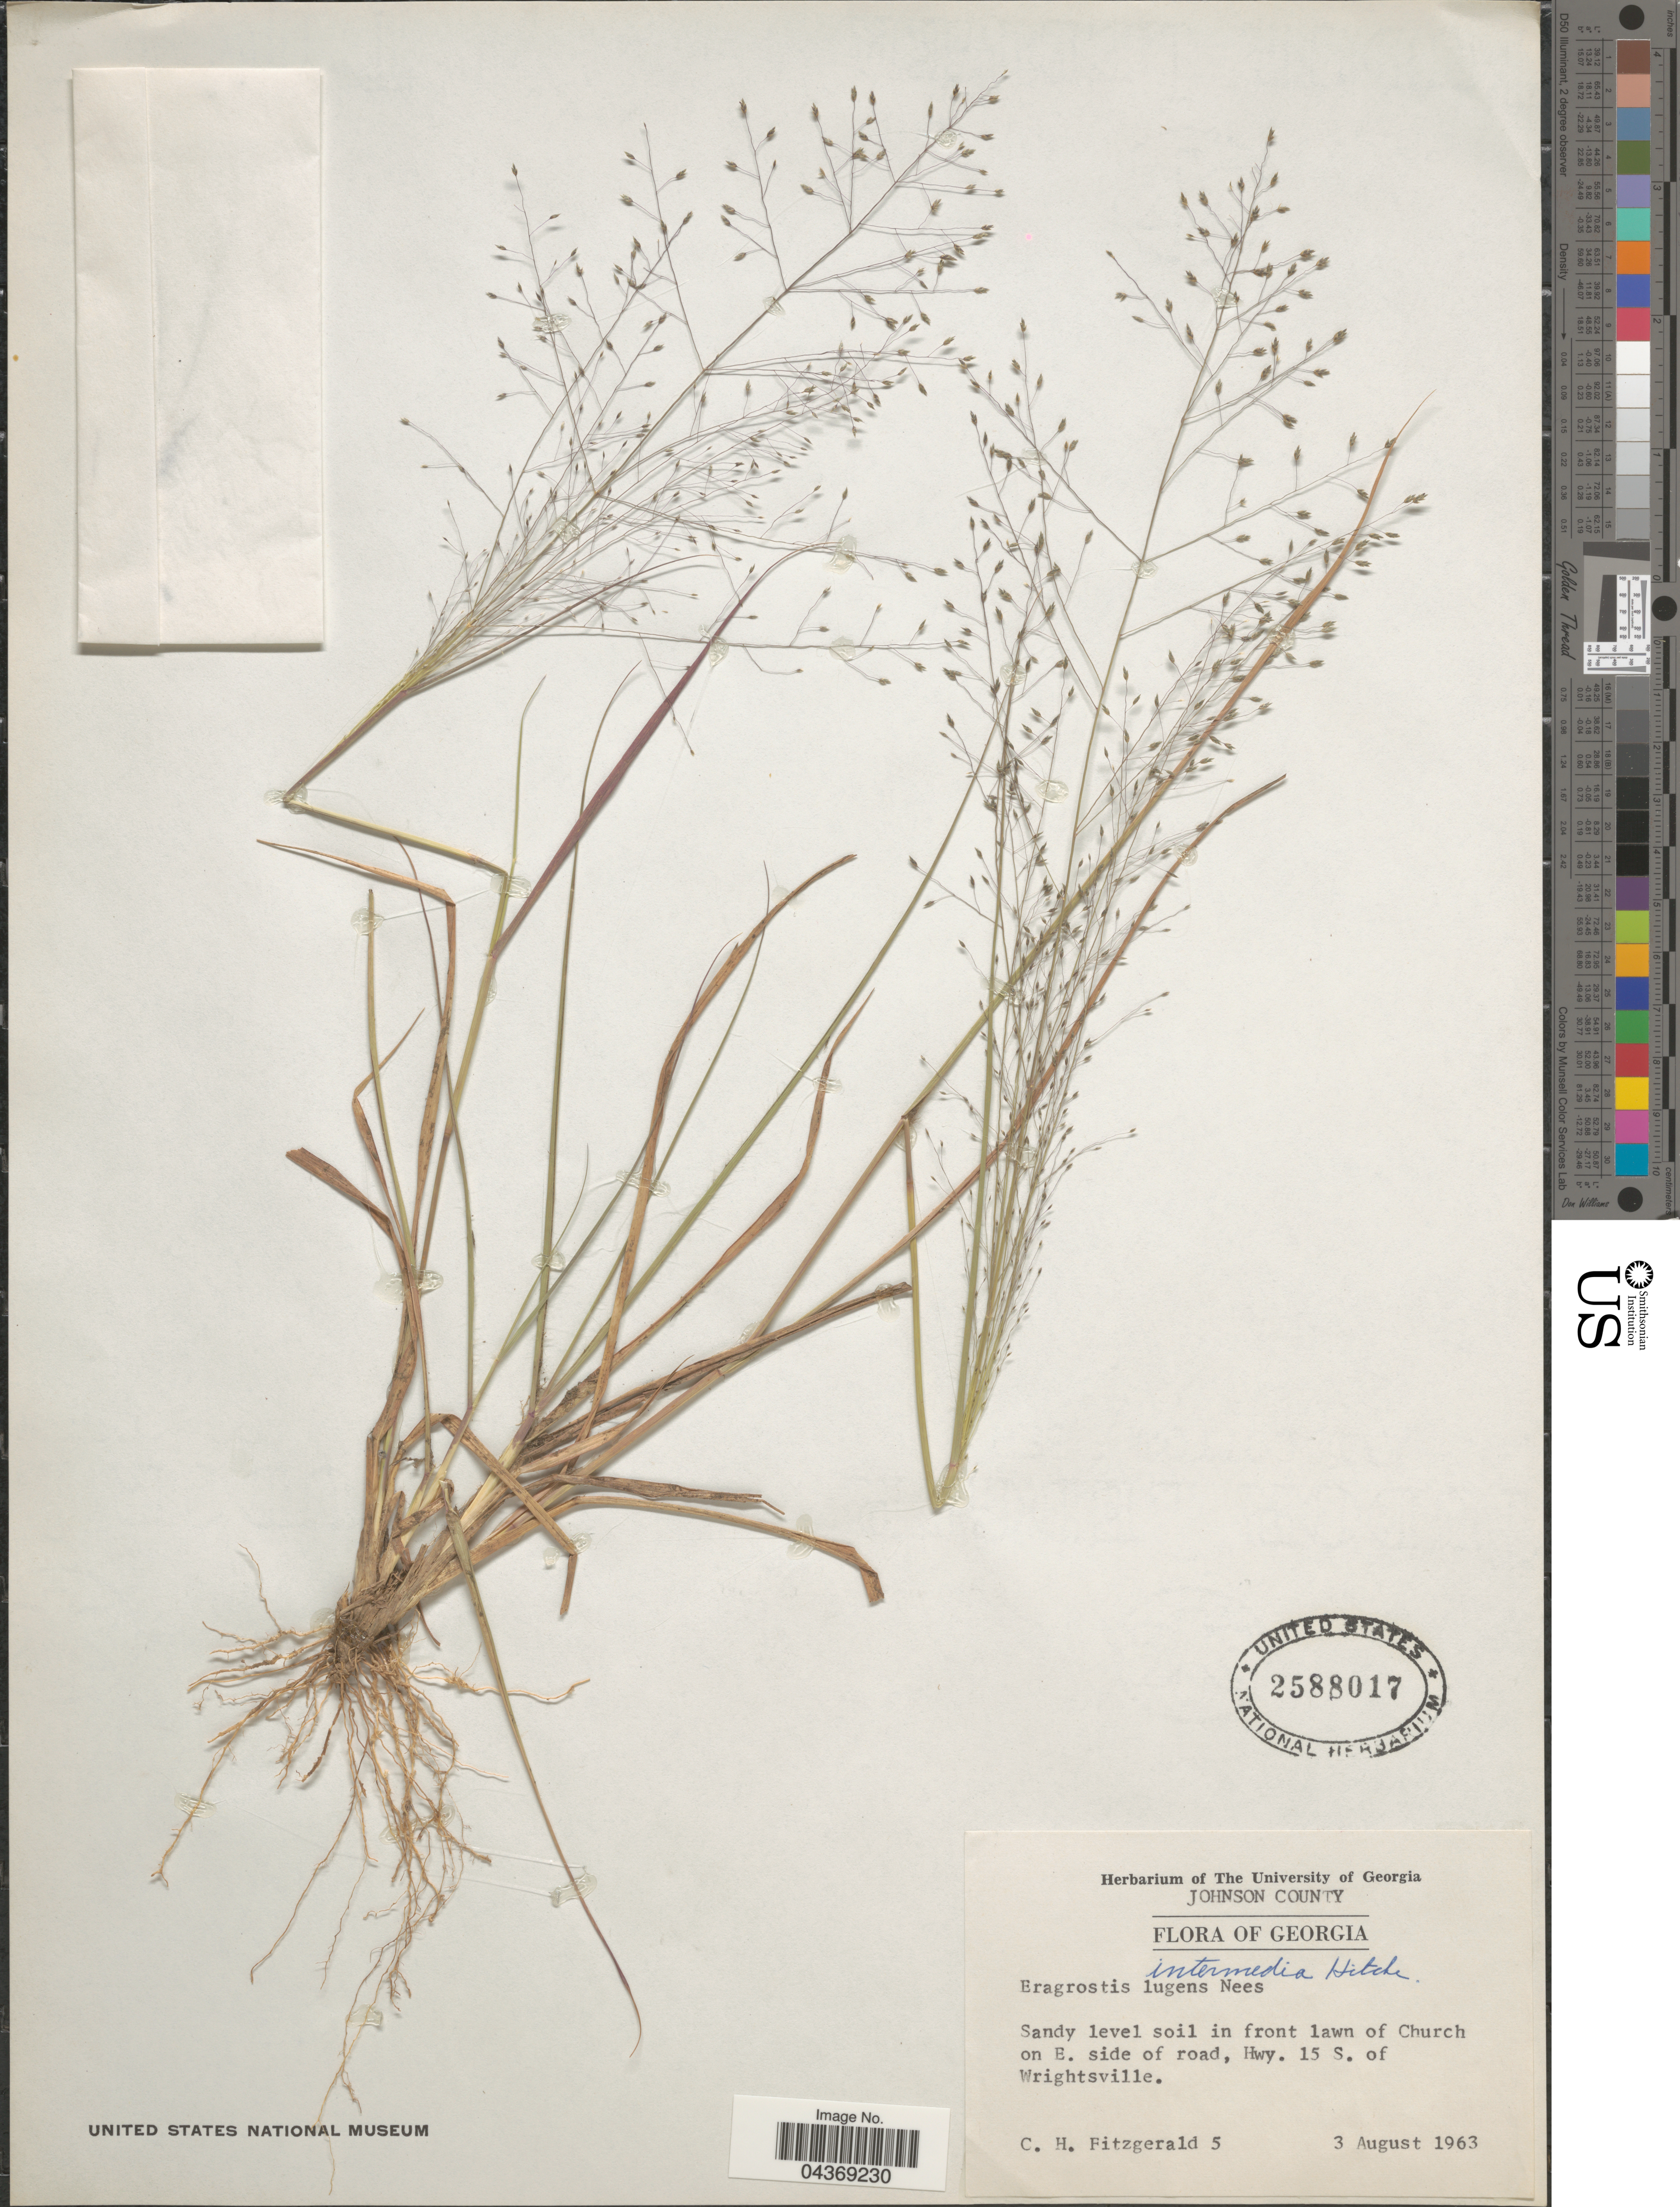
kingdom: Plantae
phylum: Tracheophyta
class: Liliopsida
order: Poales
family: Poaceae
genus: Eragrostis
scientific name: Eragrostis intermedia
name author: Hitchc.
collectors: C. Fitzgerald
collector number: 5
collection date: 1963-08-03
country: United States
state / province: Georgia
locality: Johnson County. Sandy level soil in front lawn of Church on E. side of road, Hwy. 15 S. of Wrightsville.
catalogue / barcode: US 2588017